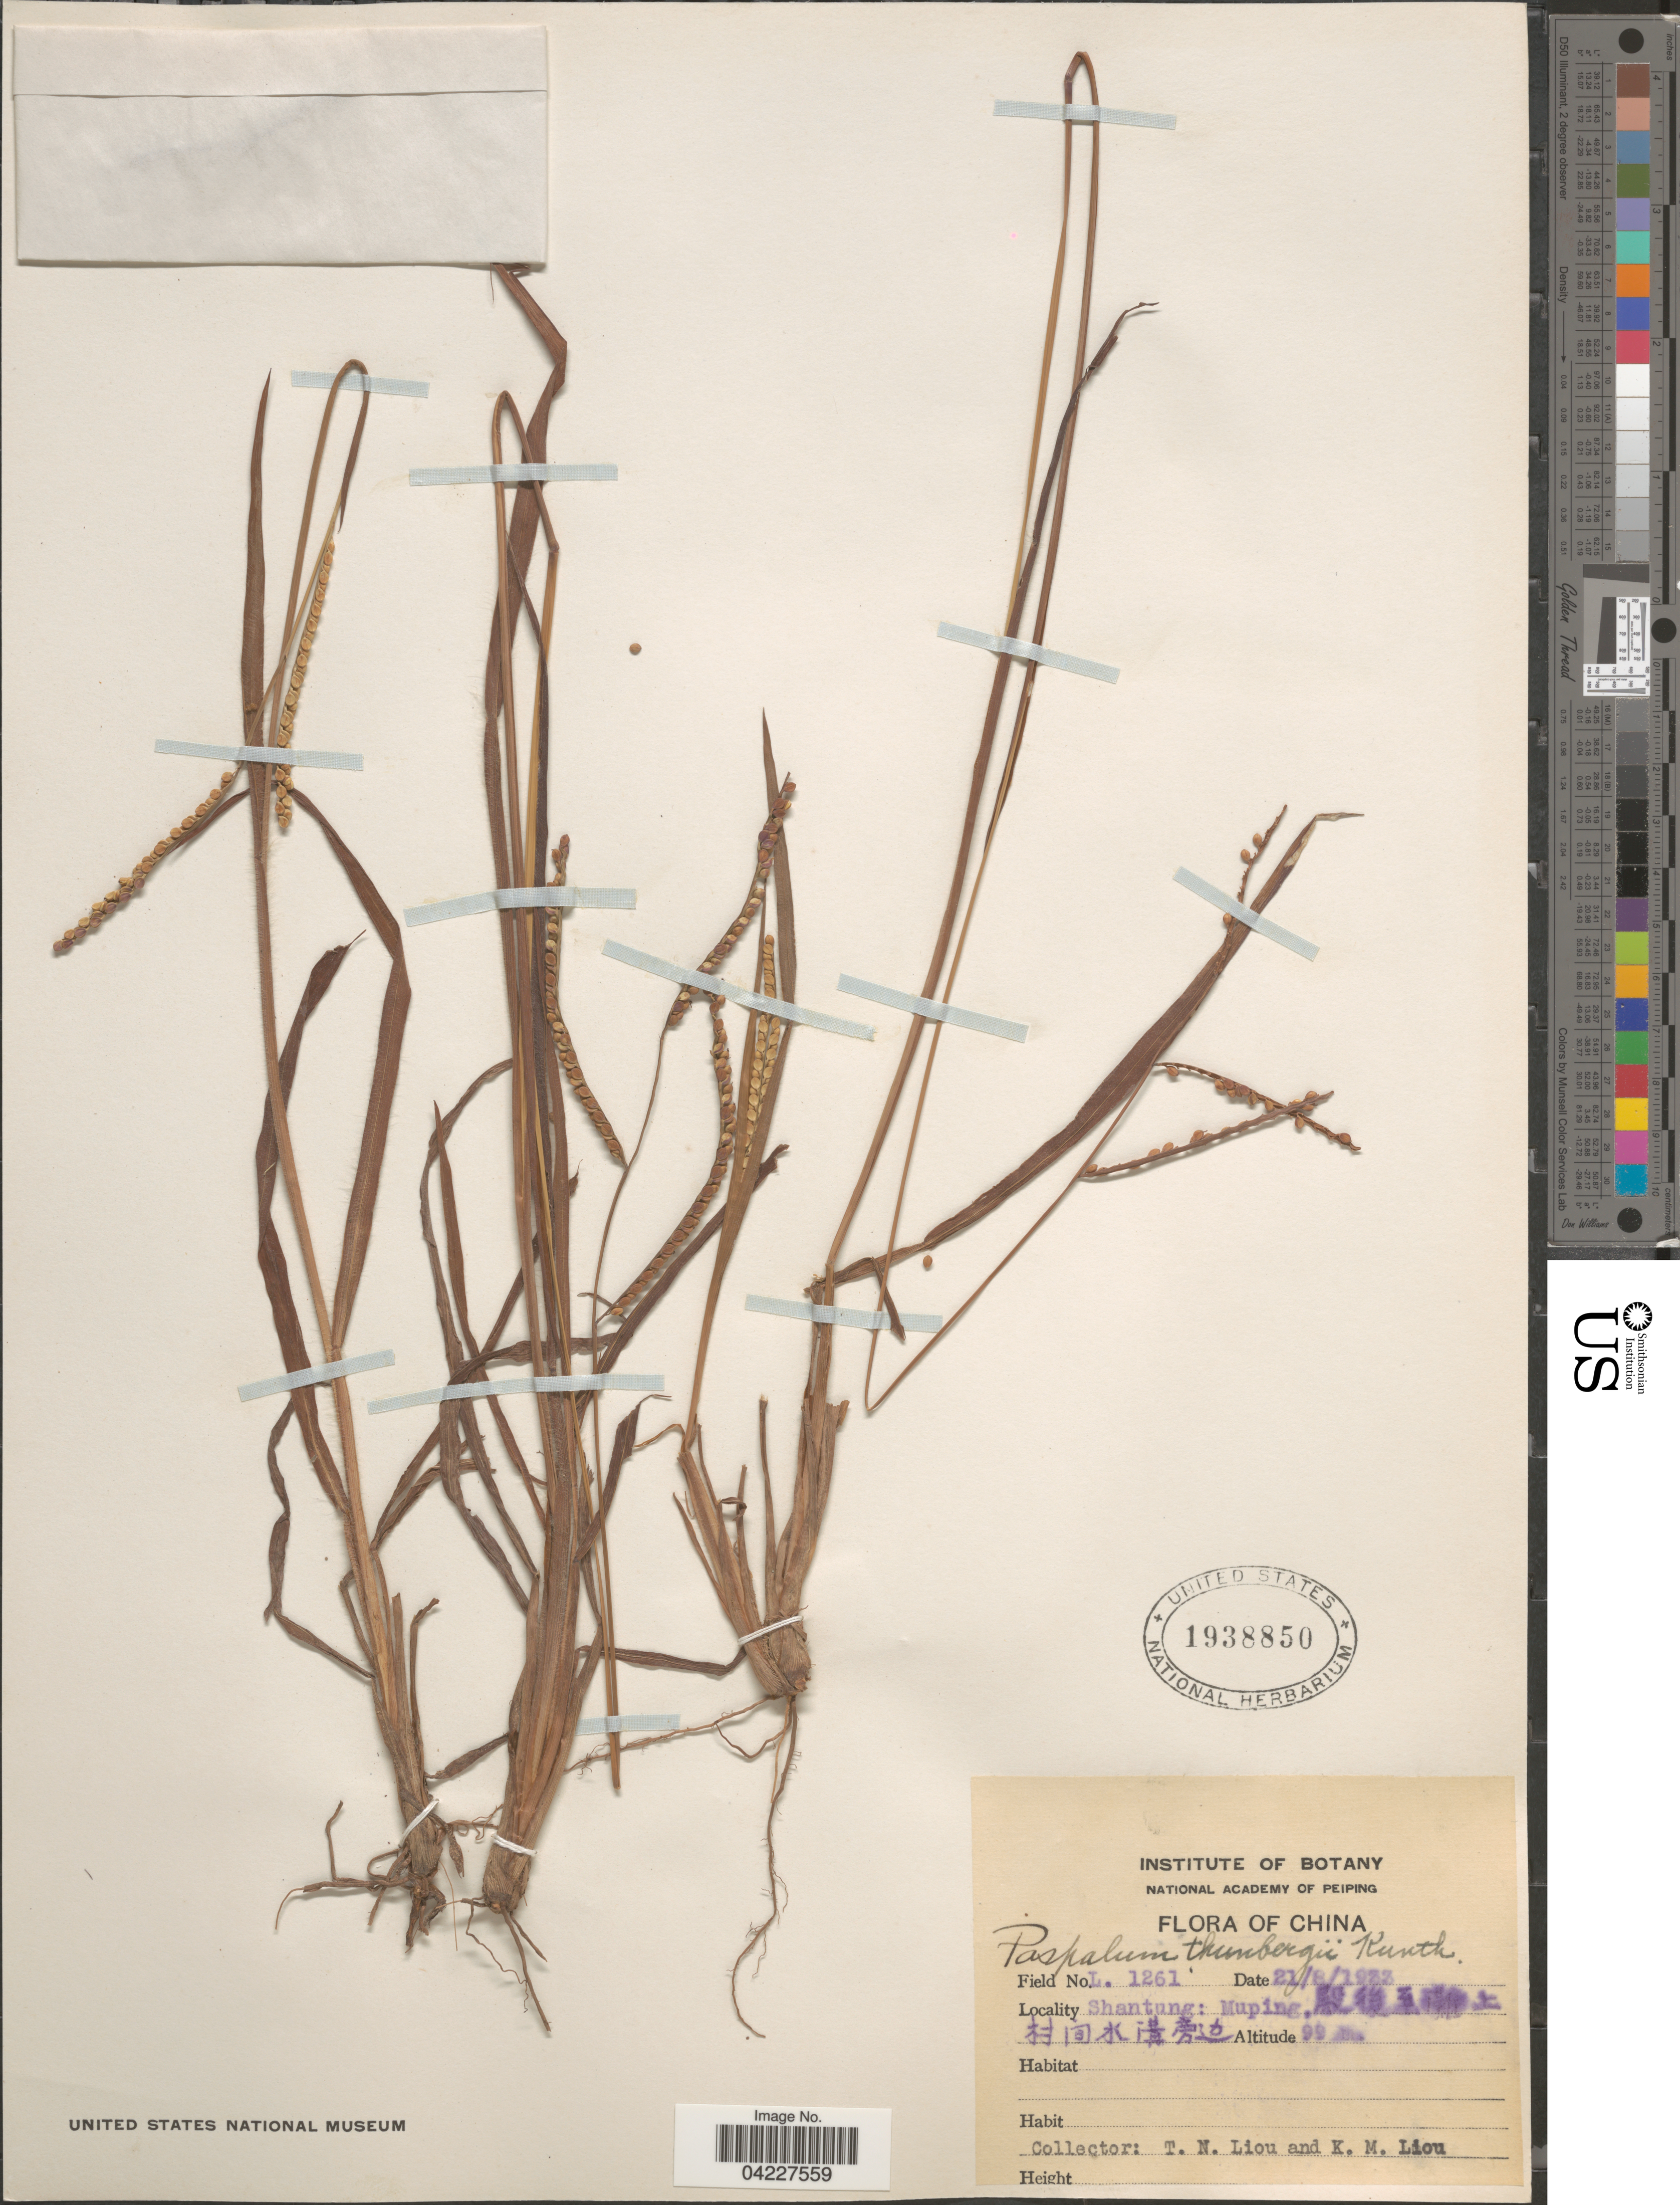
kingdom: Plantae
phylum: Tracheophyta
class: Liliopsida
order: Poales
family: Poaceae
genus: Paspalum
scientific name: Paspalum thunbergii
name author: Kunth ex Steud.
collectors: T. N. Liou & K. M. Liou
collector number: L1261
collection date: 1933-08-21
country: China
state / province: Shandong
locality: Shantung: Muping,X.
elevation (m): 99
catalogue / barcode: US 1938850